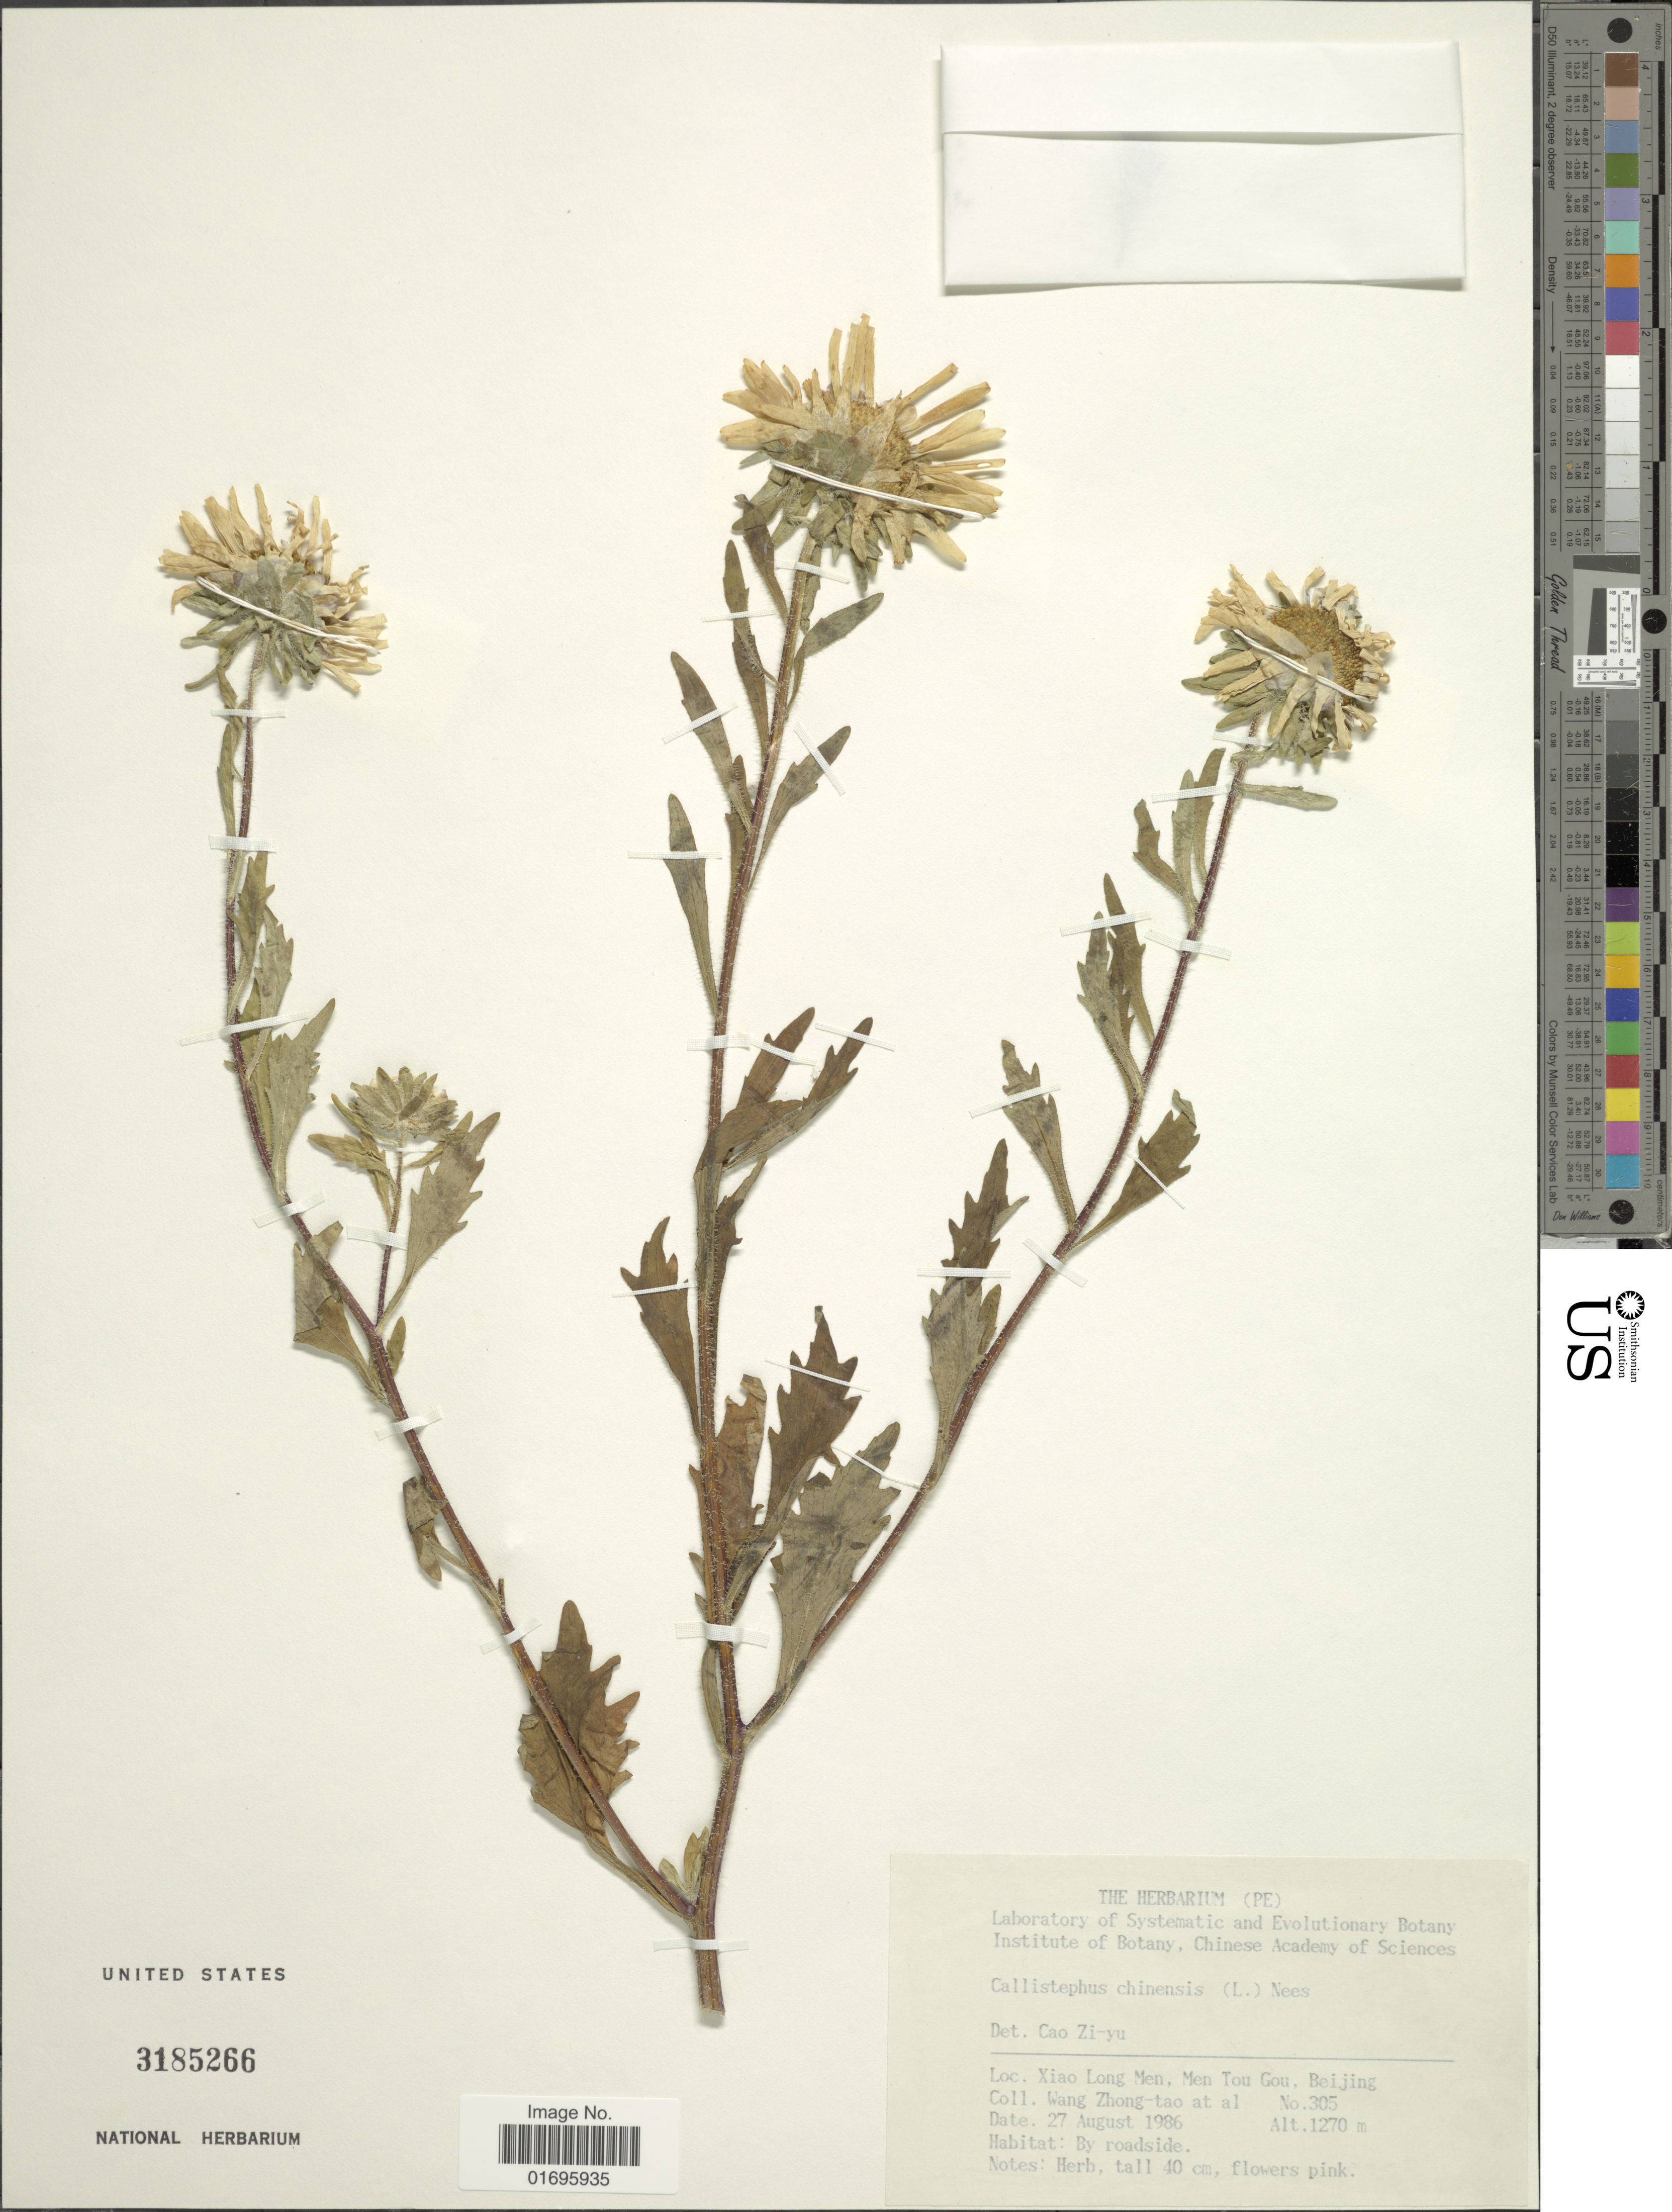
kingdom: Plantae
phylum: Tracheophyta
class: Magnoliopsida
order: Asterales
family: Asteraceae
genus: Callistephus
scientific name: Callistephus chinensis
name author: (L.) Nees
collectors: W. Zhong-Tao & et al.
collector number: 305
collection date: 1986-08-27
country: China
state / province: Beijing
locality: Xiao Long Men, Men Tou Gou, Beijing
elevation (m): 1270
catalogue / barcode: US 3185266